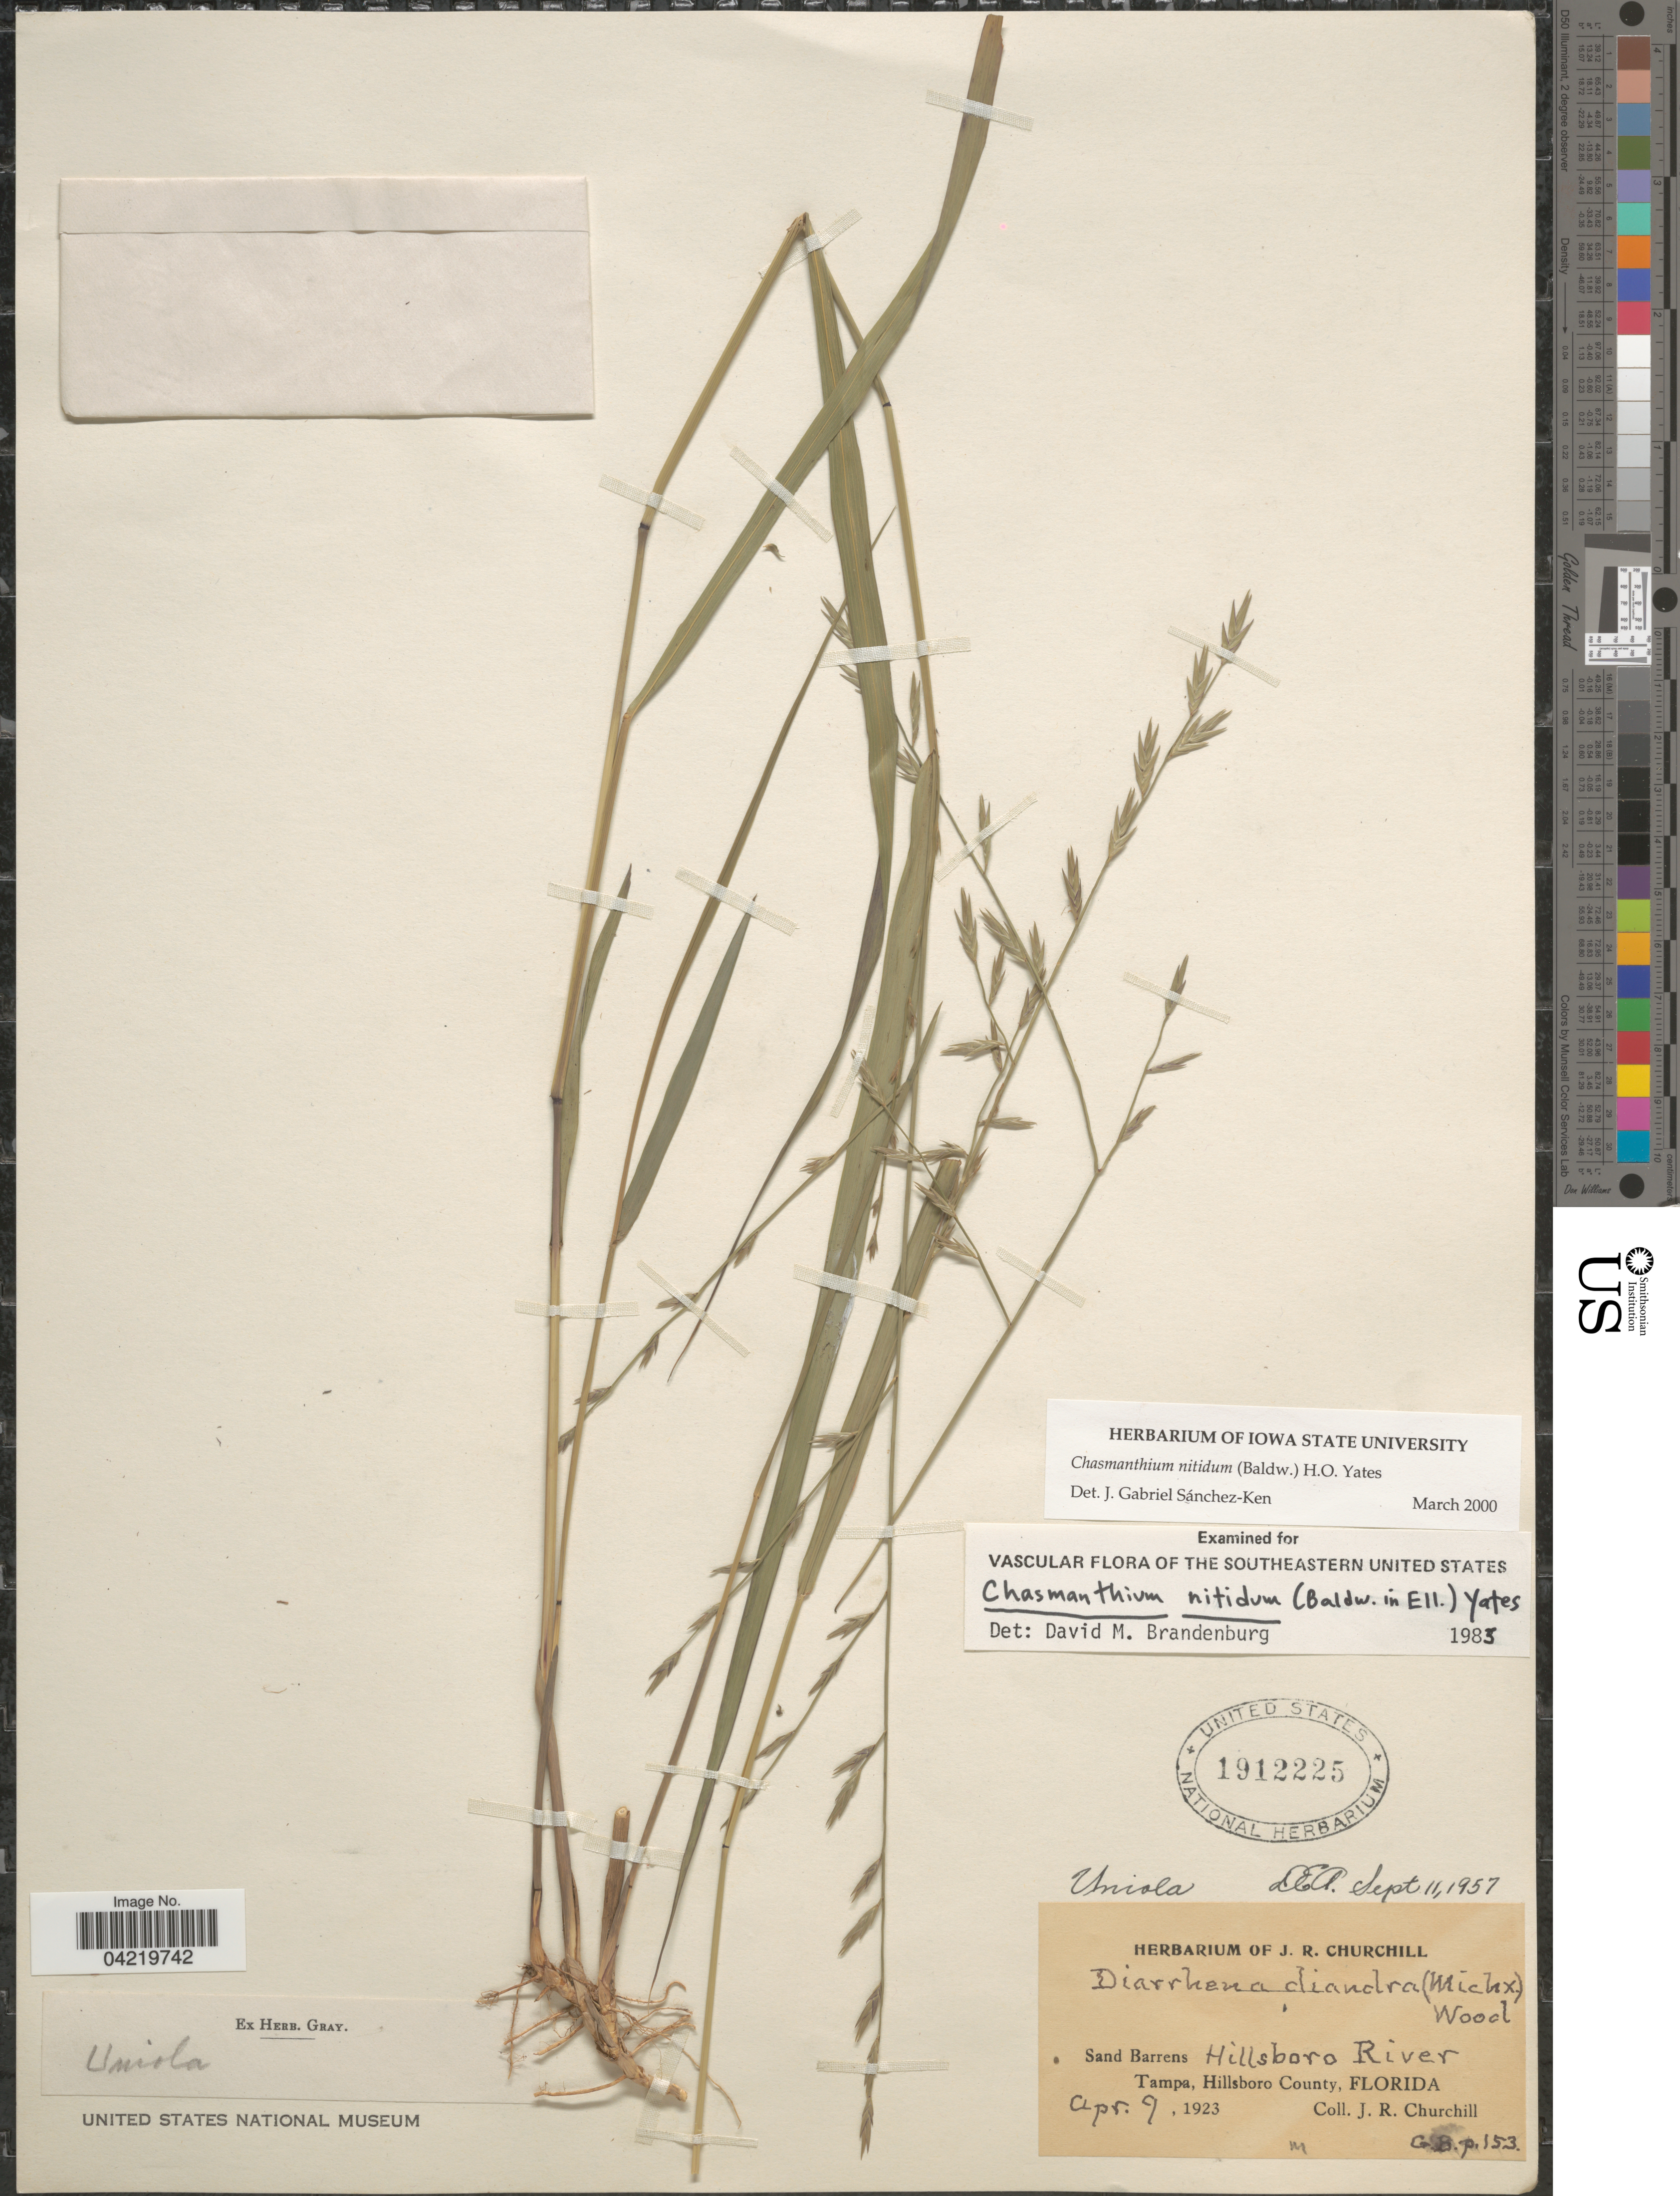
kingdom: Plantae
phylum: Tracheophyta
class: Liliopsida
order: Poales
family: Poaceae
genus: Chasmanthium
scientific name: Chasmanthium nitidum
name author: (Baldwin ex Elliott) H.O. Yates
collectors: J. Churchill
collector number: GBP153?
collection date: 1923-04-09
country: United States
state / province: Florida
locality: Sand Barrens Hillsboro River. Tampa, Hillsboro County.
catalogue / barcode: US 1912225